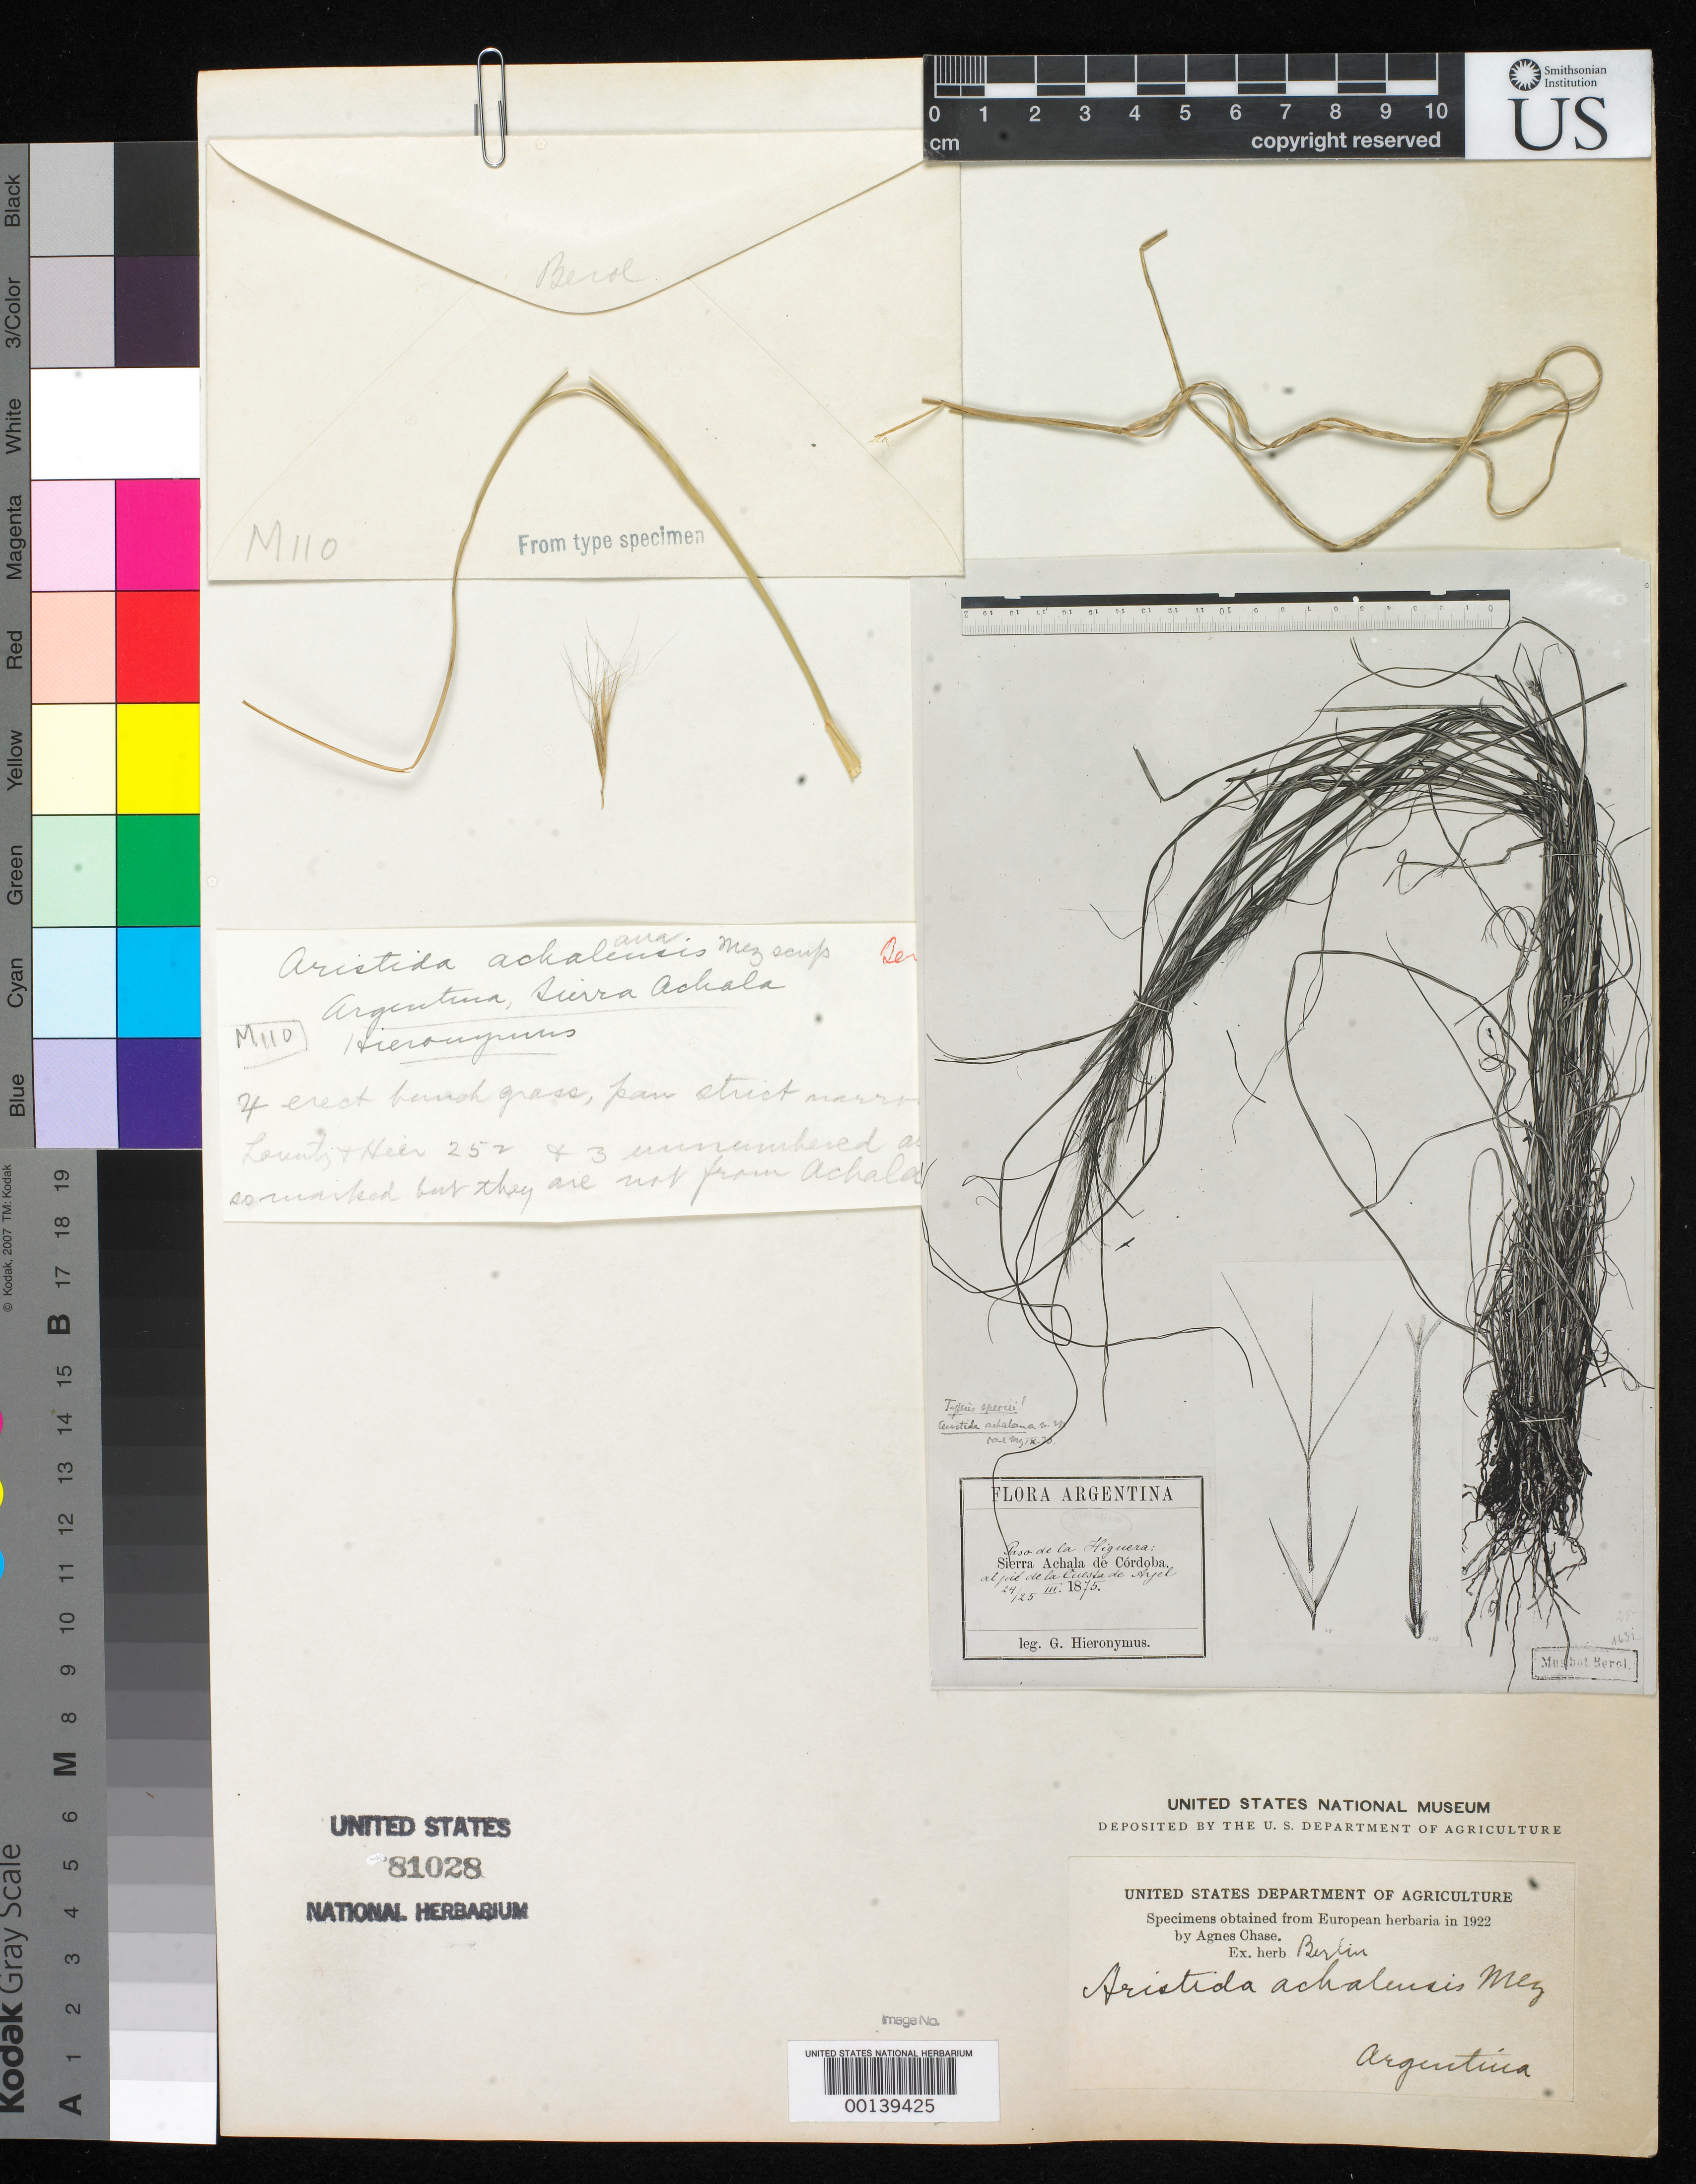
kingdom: Plantae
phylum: Tracheophyta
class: Liliopsida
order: Poales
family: Poaceae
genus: Aristida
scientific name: Aristida achalensis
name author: Mez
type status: Type Fragment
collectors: G. H. Hieronymus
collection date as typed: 24 Mar 1875 to 25 Mar 1875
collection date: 1875-03-24/1875-03-25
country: Argentina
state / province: Córdoba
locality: Sierra Achala, Paso de La Higuera.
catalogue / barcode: US 81028